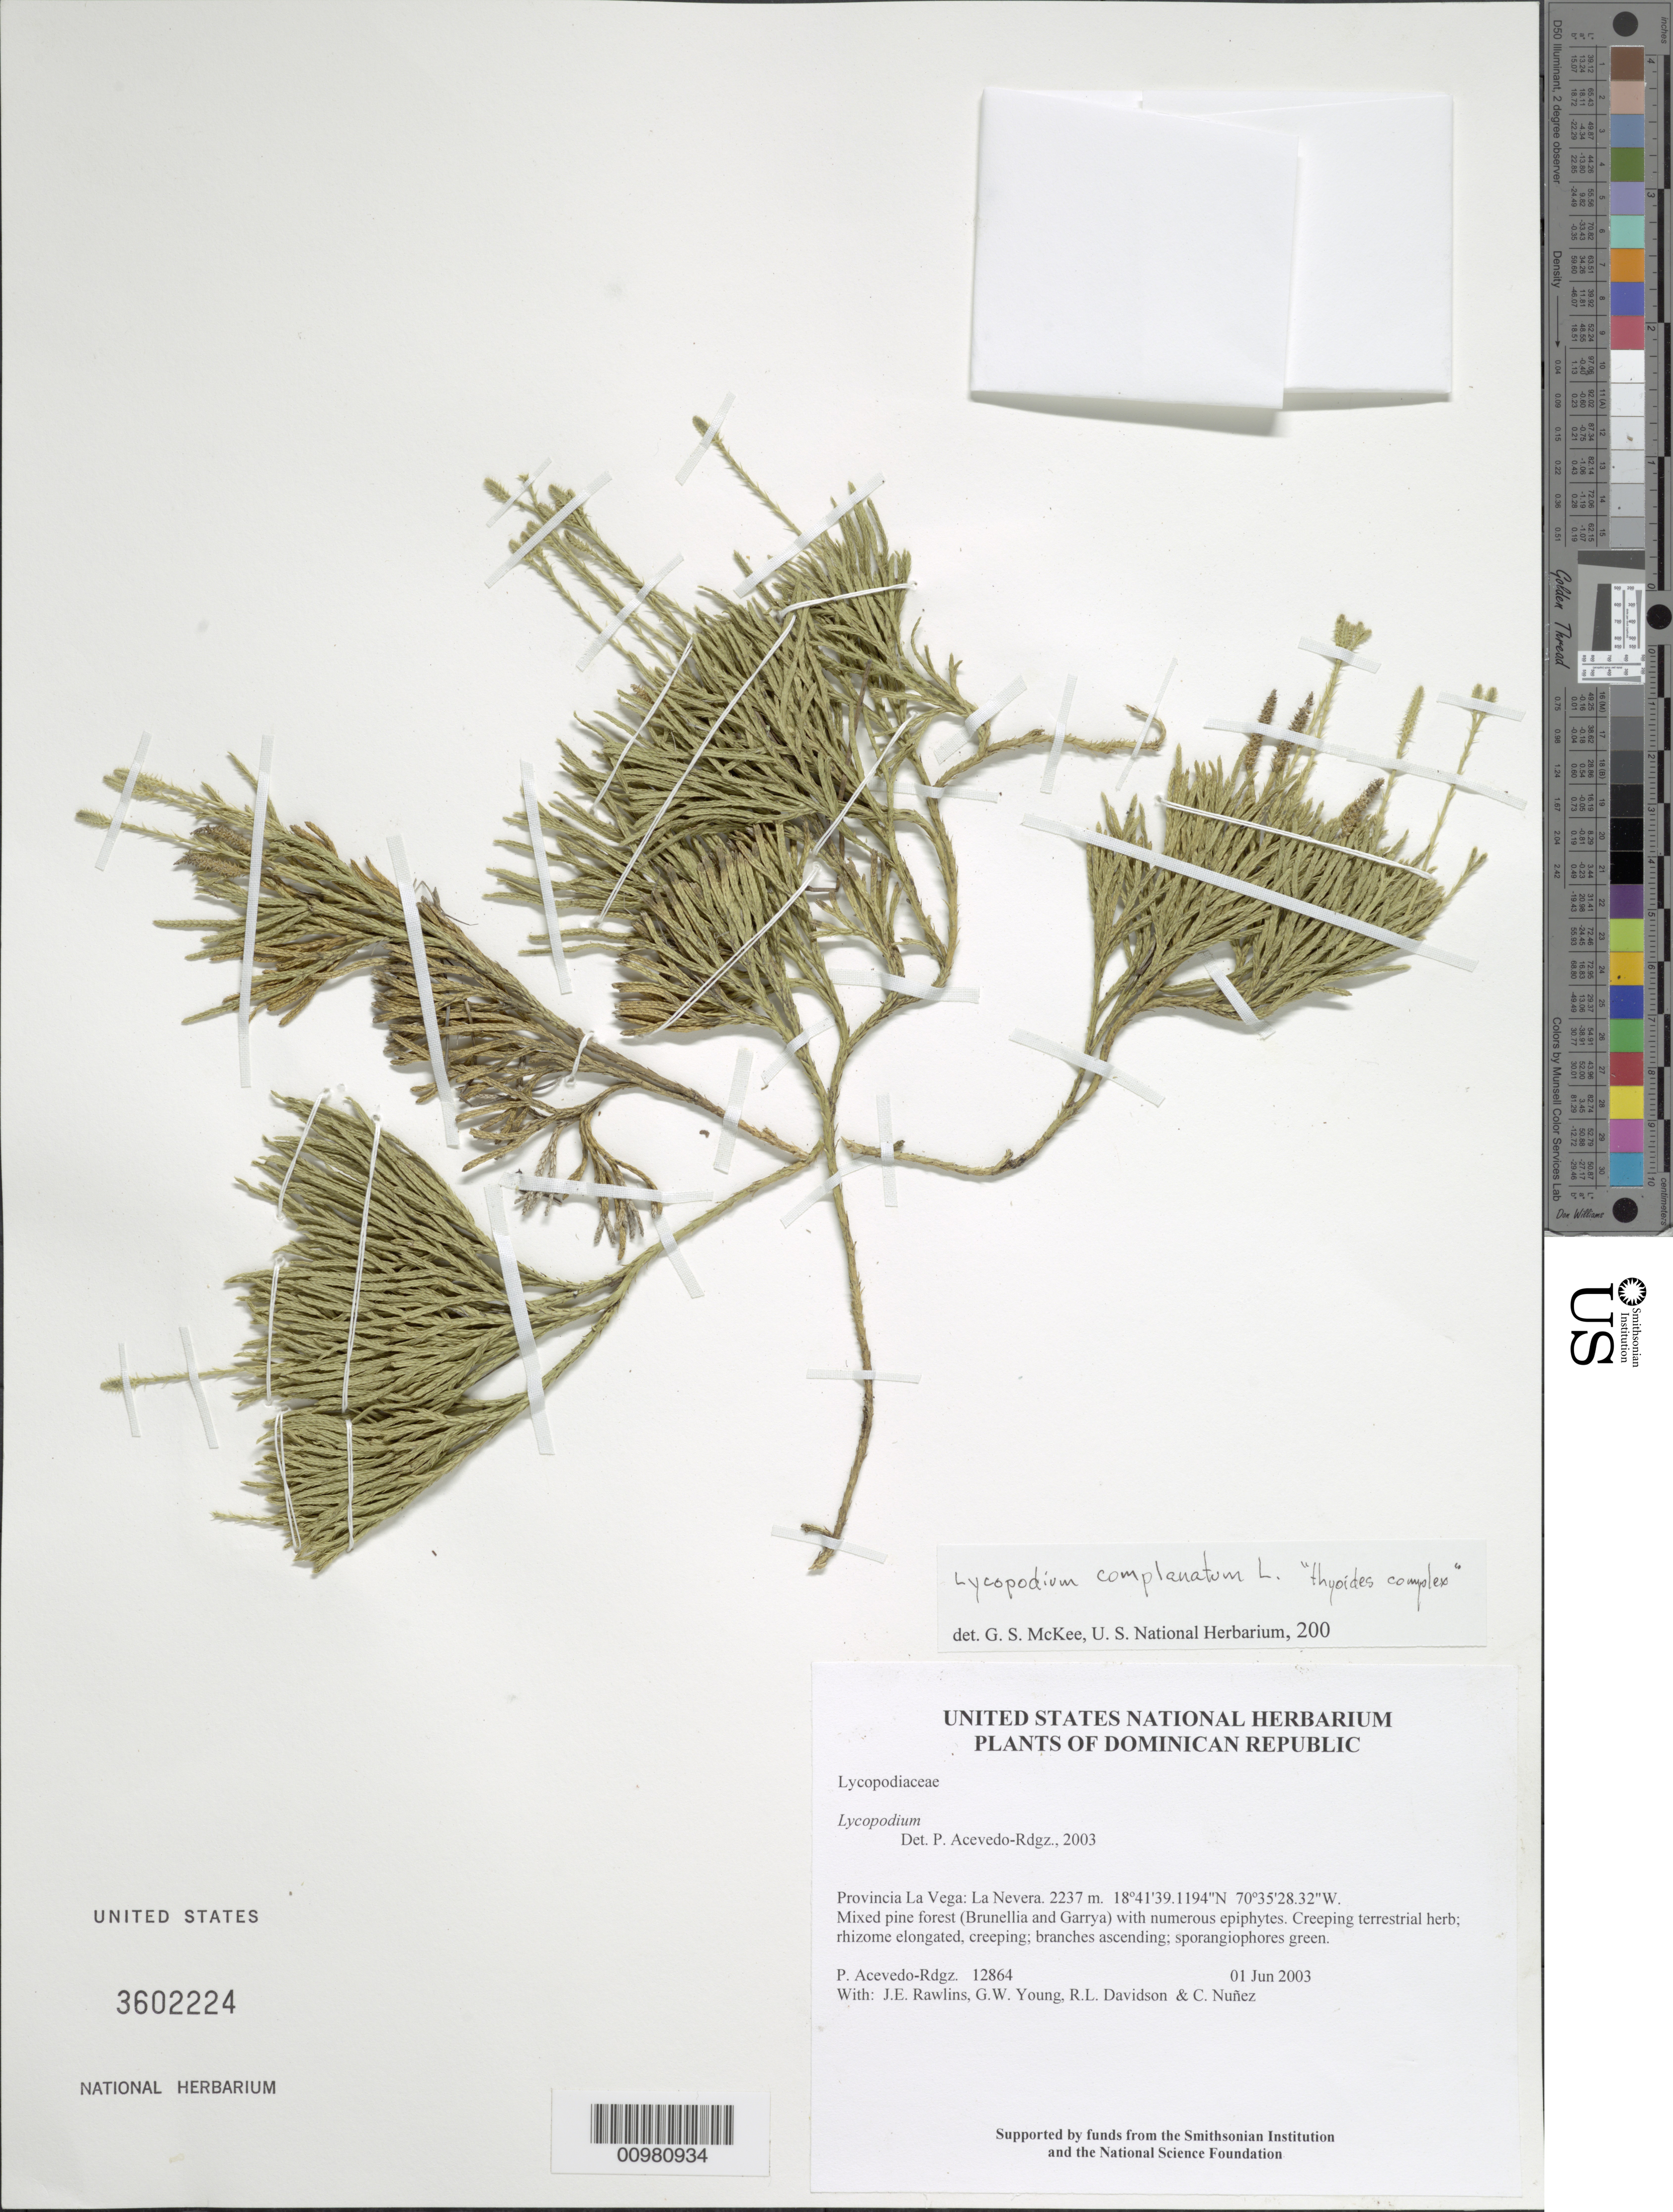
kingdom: Plantae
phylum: Tracheophyta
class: Lycopodiopsida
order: Lycopodiales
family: Lycopodiaceae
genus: Diphasiastrum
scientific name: Diphasiastrum thyoides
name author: (Humb. & Bonpl. ex Willd.) Holub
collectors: P. Acevedo-Rodr., J. Rawlins, G. Young, R. Davidson & C. Nunez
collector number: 12864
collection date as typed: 01 Jun 2003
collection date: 2003-06-01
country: Dominican Republic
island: Hispaniola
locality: Provincia La Vega: La Nevera.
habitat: Mixed pine forest (Brunellia and Garrya) with numerous epiphytes.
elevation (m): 2237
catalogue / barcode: US 3602224